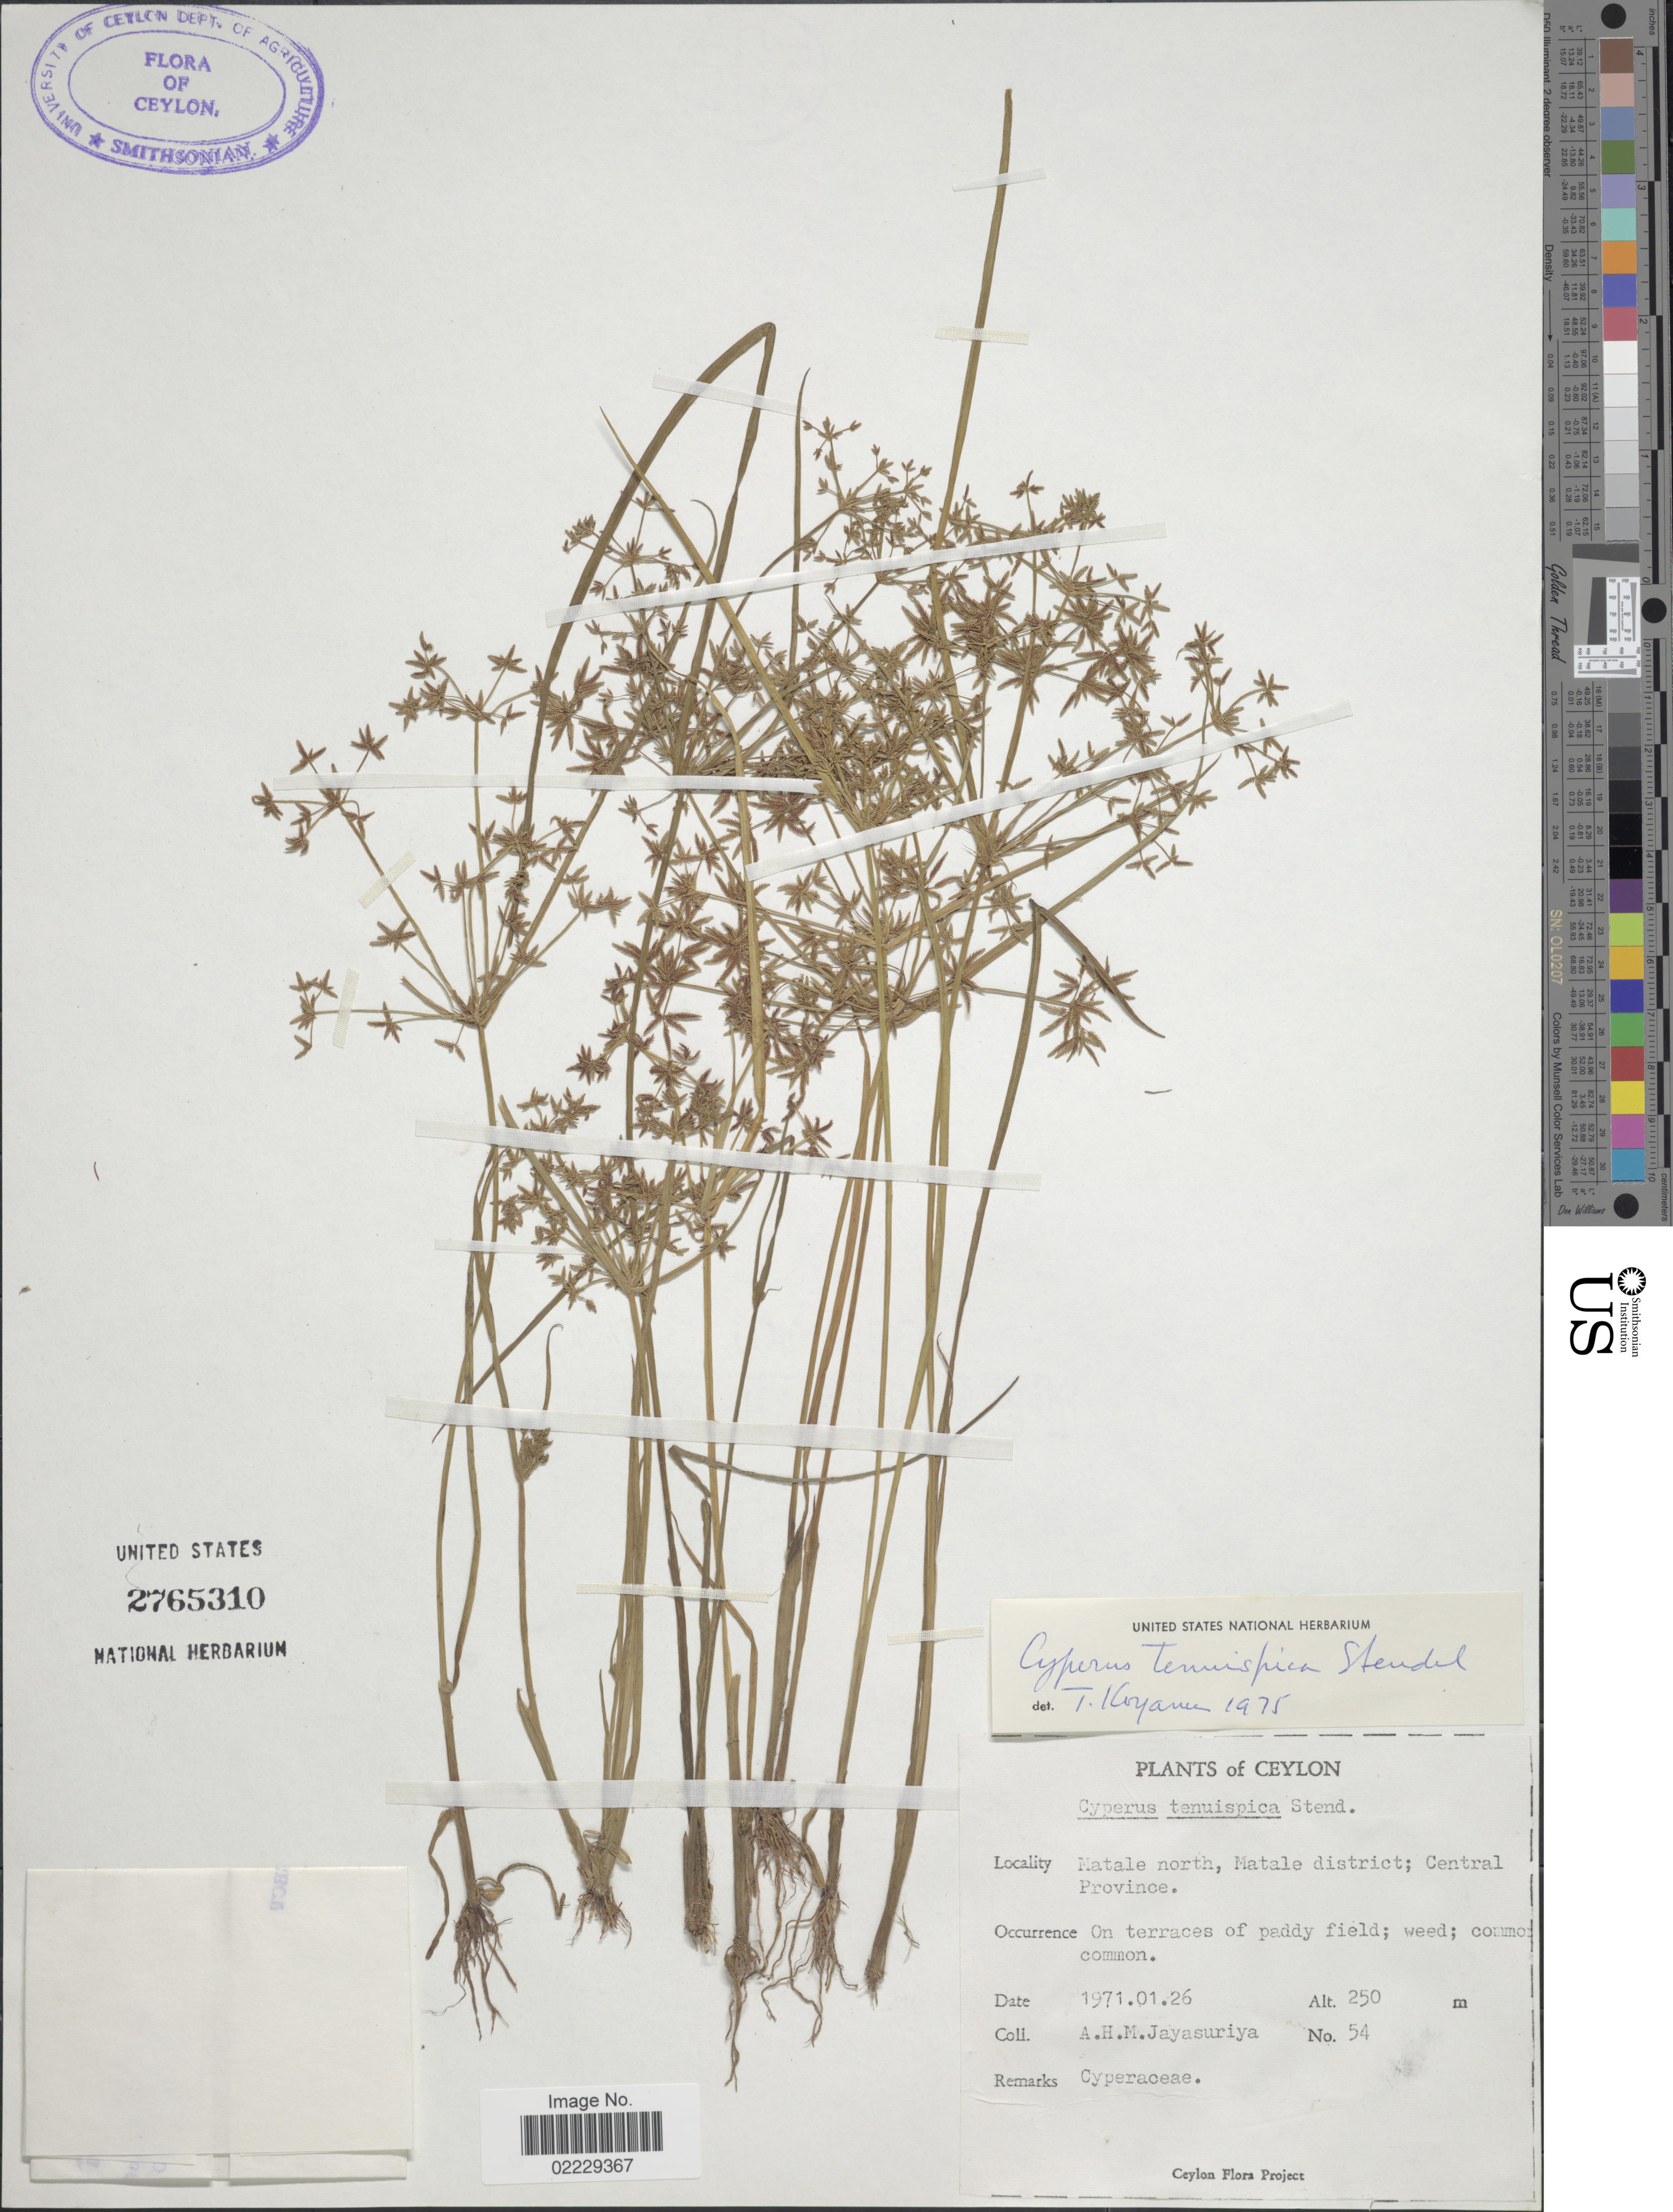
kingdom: Plantae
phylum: Tracheophyta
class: Liliopsida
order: Poales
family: Cyperaceae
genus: Cyperus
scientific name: Cyperus tenuispica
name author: Steud.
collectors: A. H. Jayasuriya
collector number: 54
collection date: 1971-01-26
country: Sri Lanka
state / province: Central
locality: Matala North, Matale district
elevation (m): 250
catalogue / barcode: US 2765310